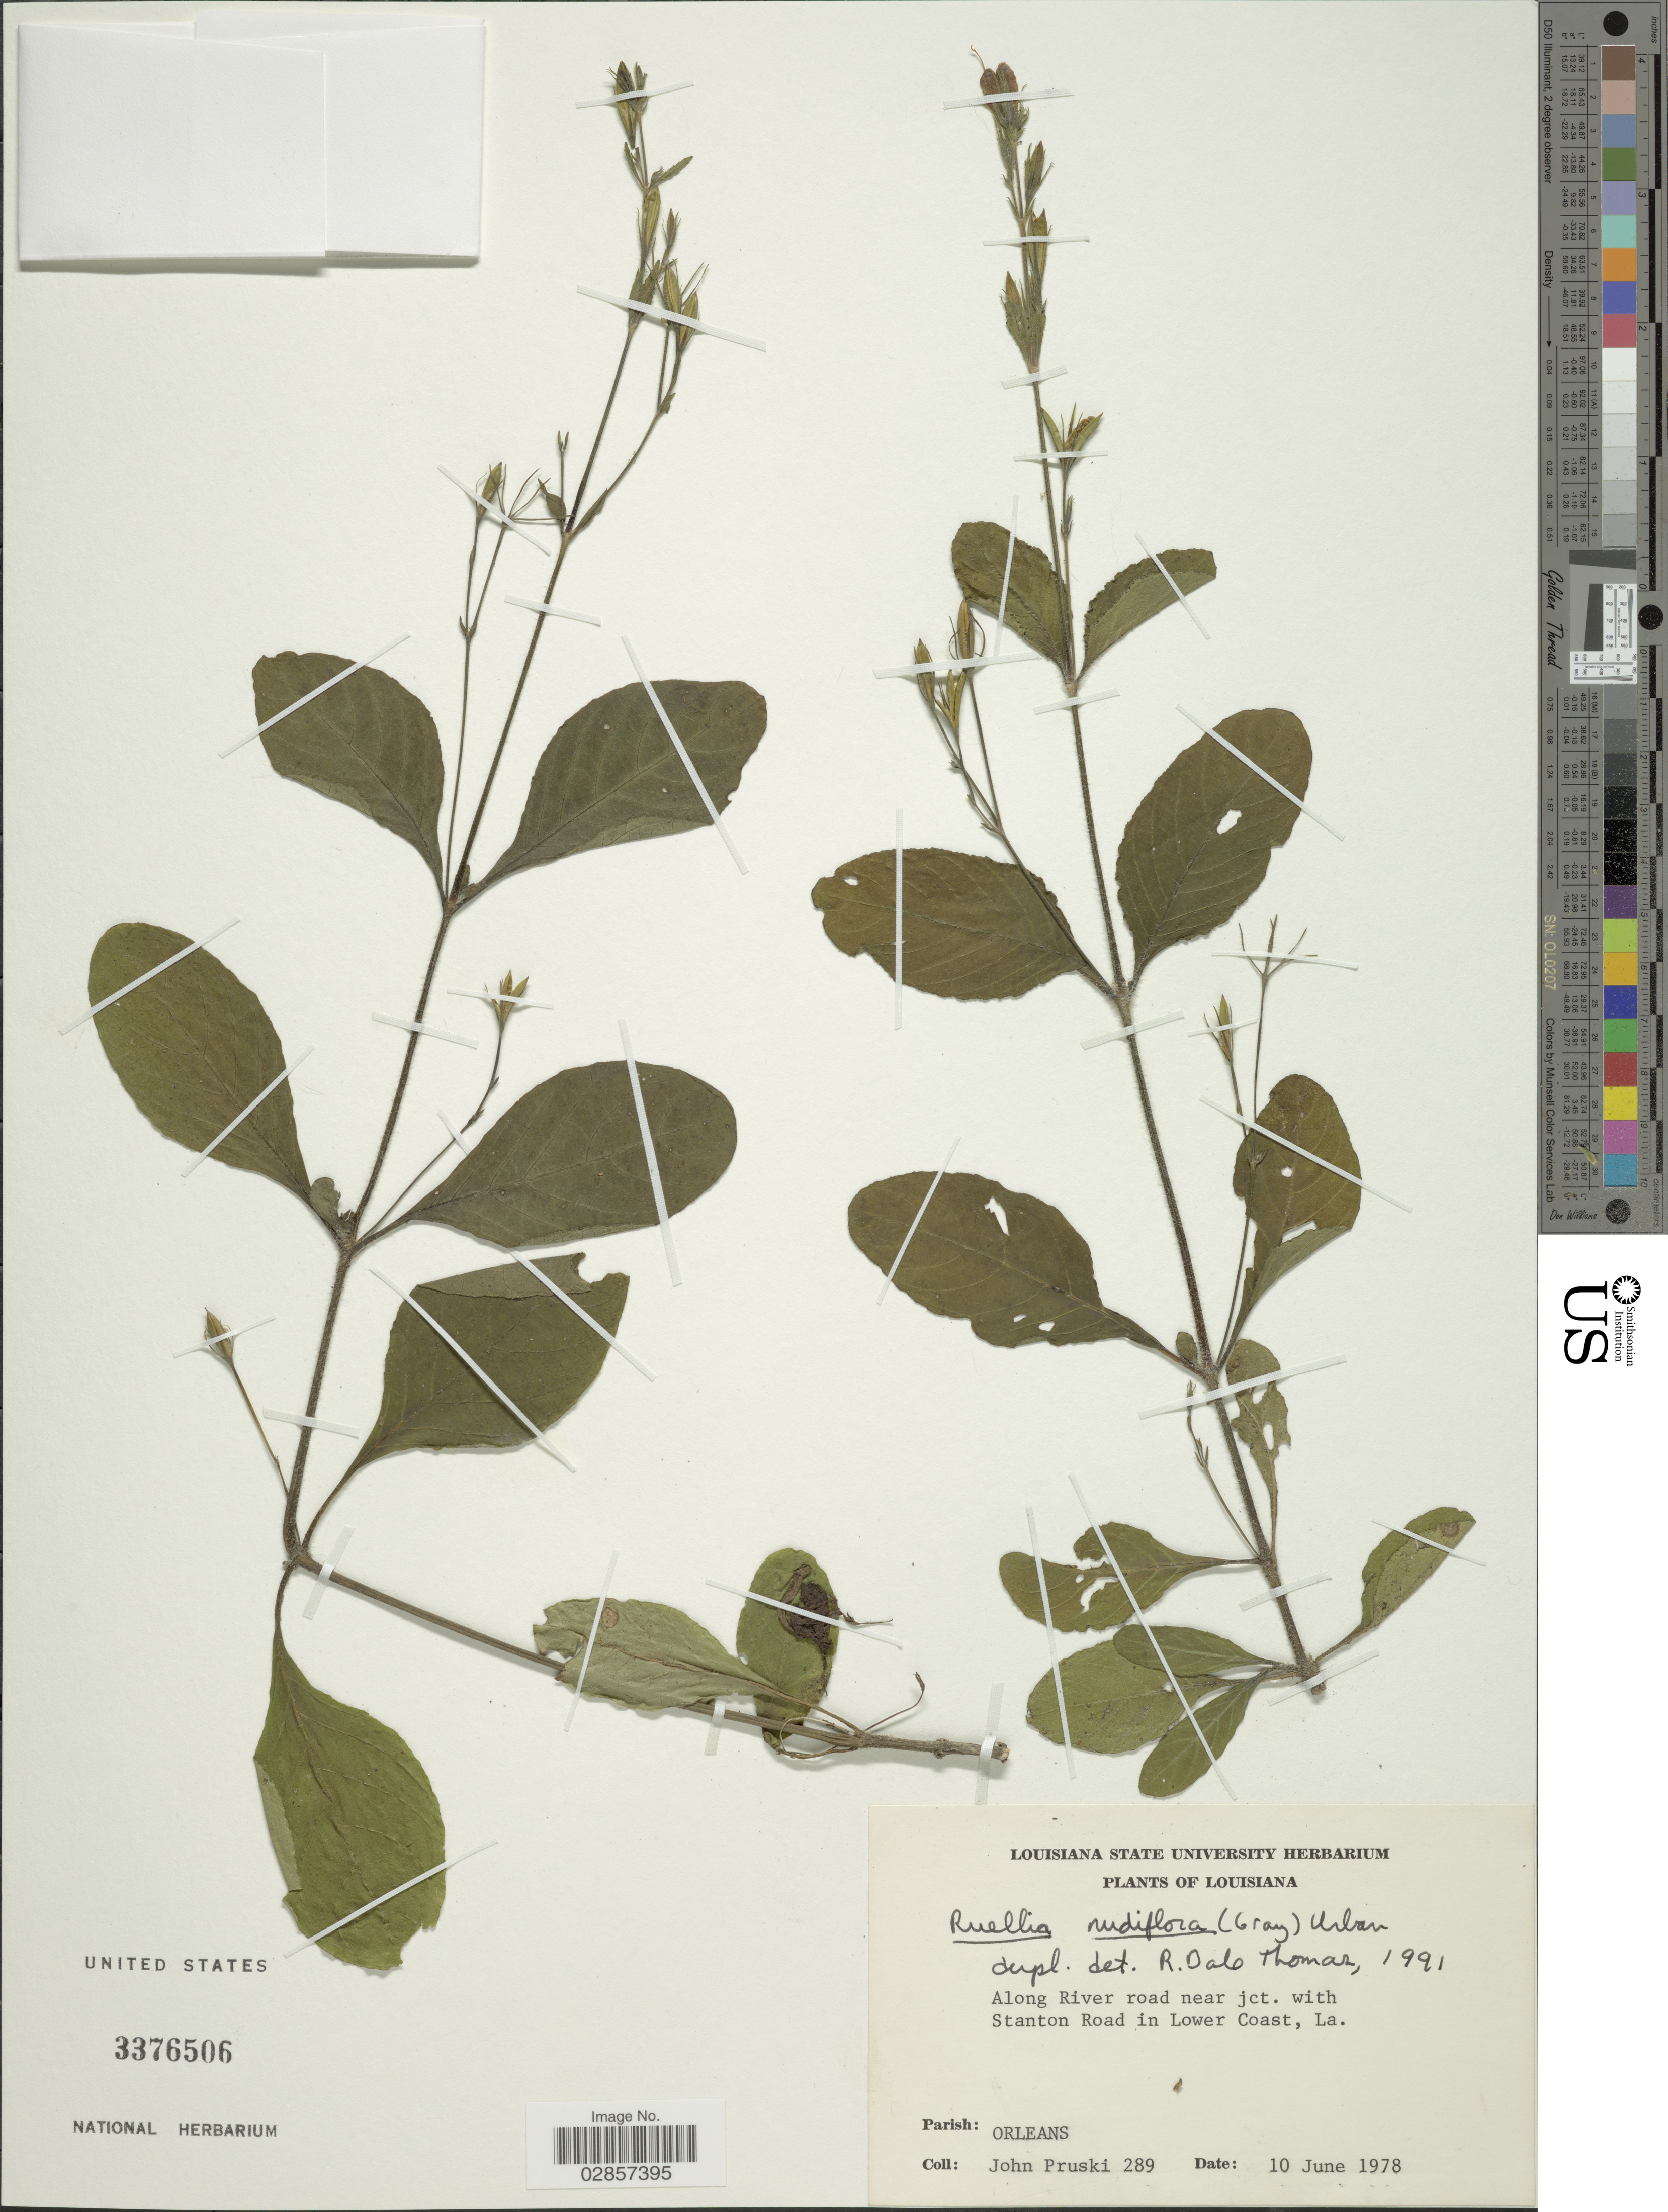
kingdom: Plantae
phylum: Tracheophyta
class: Magnoliopsida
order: Lamiales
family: Acanthaceae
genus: Ruellia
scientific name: Ruellia nudiflora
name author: (Engelm. & A. Gray) Urb.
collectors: J. F. Pruski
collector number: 289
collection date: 1978-06-10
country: United States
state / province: Louisiana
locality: Along River road near jct. with Stanton Road in Lower Coast, La., Parish: Orleans.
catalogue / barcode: US 3376506